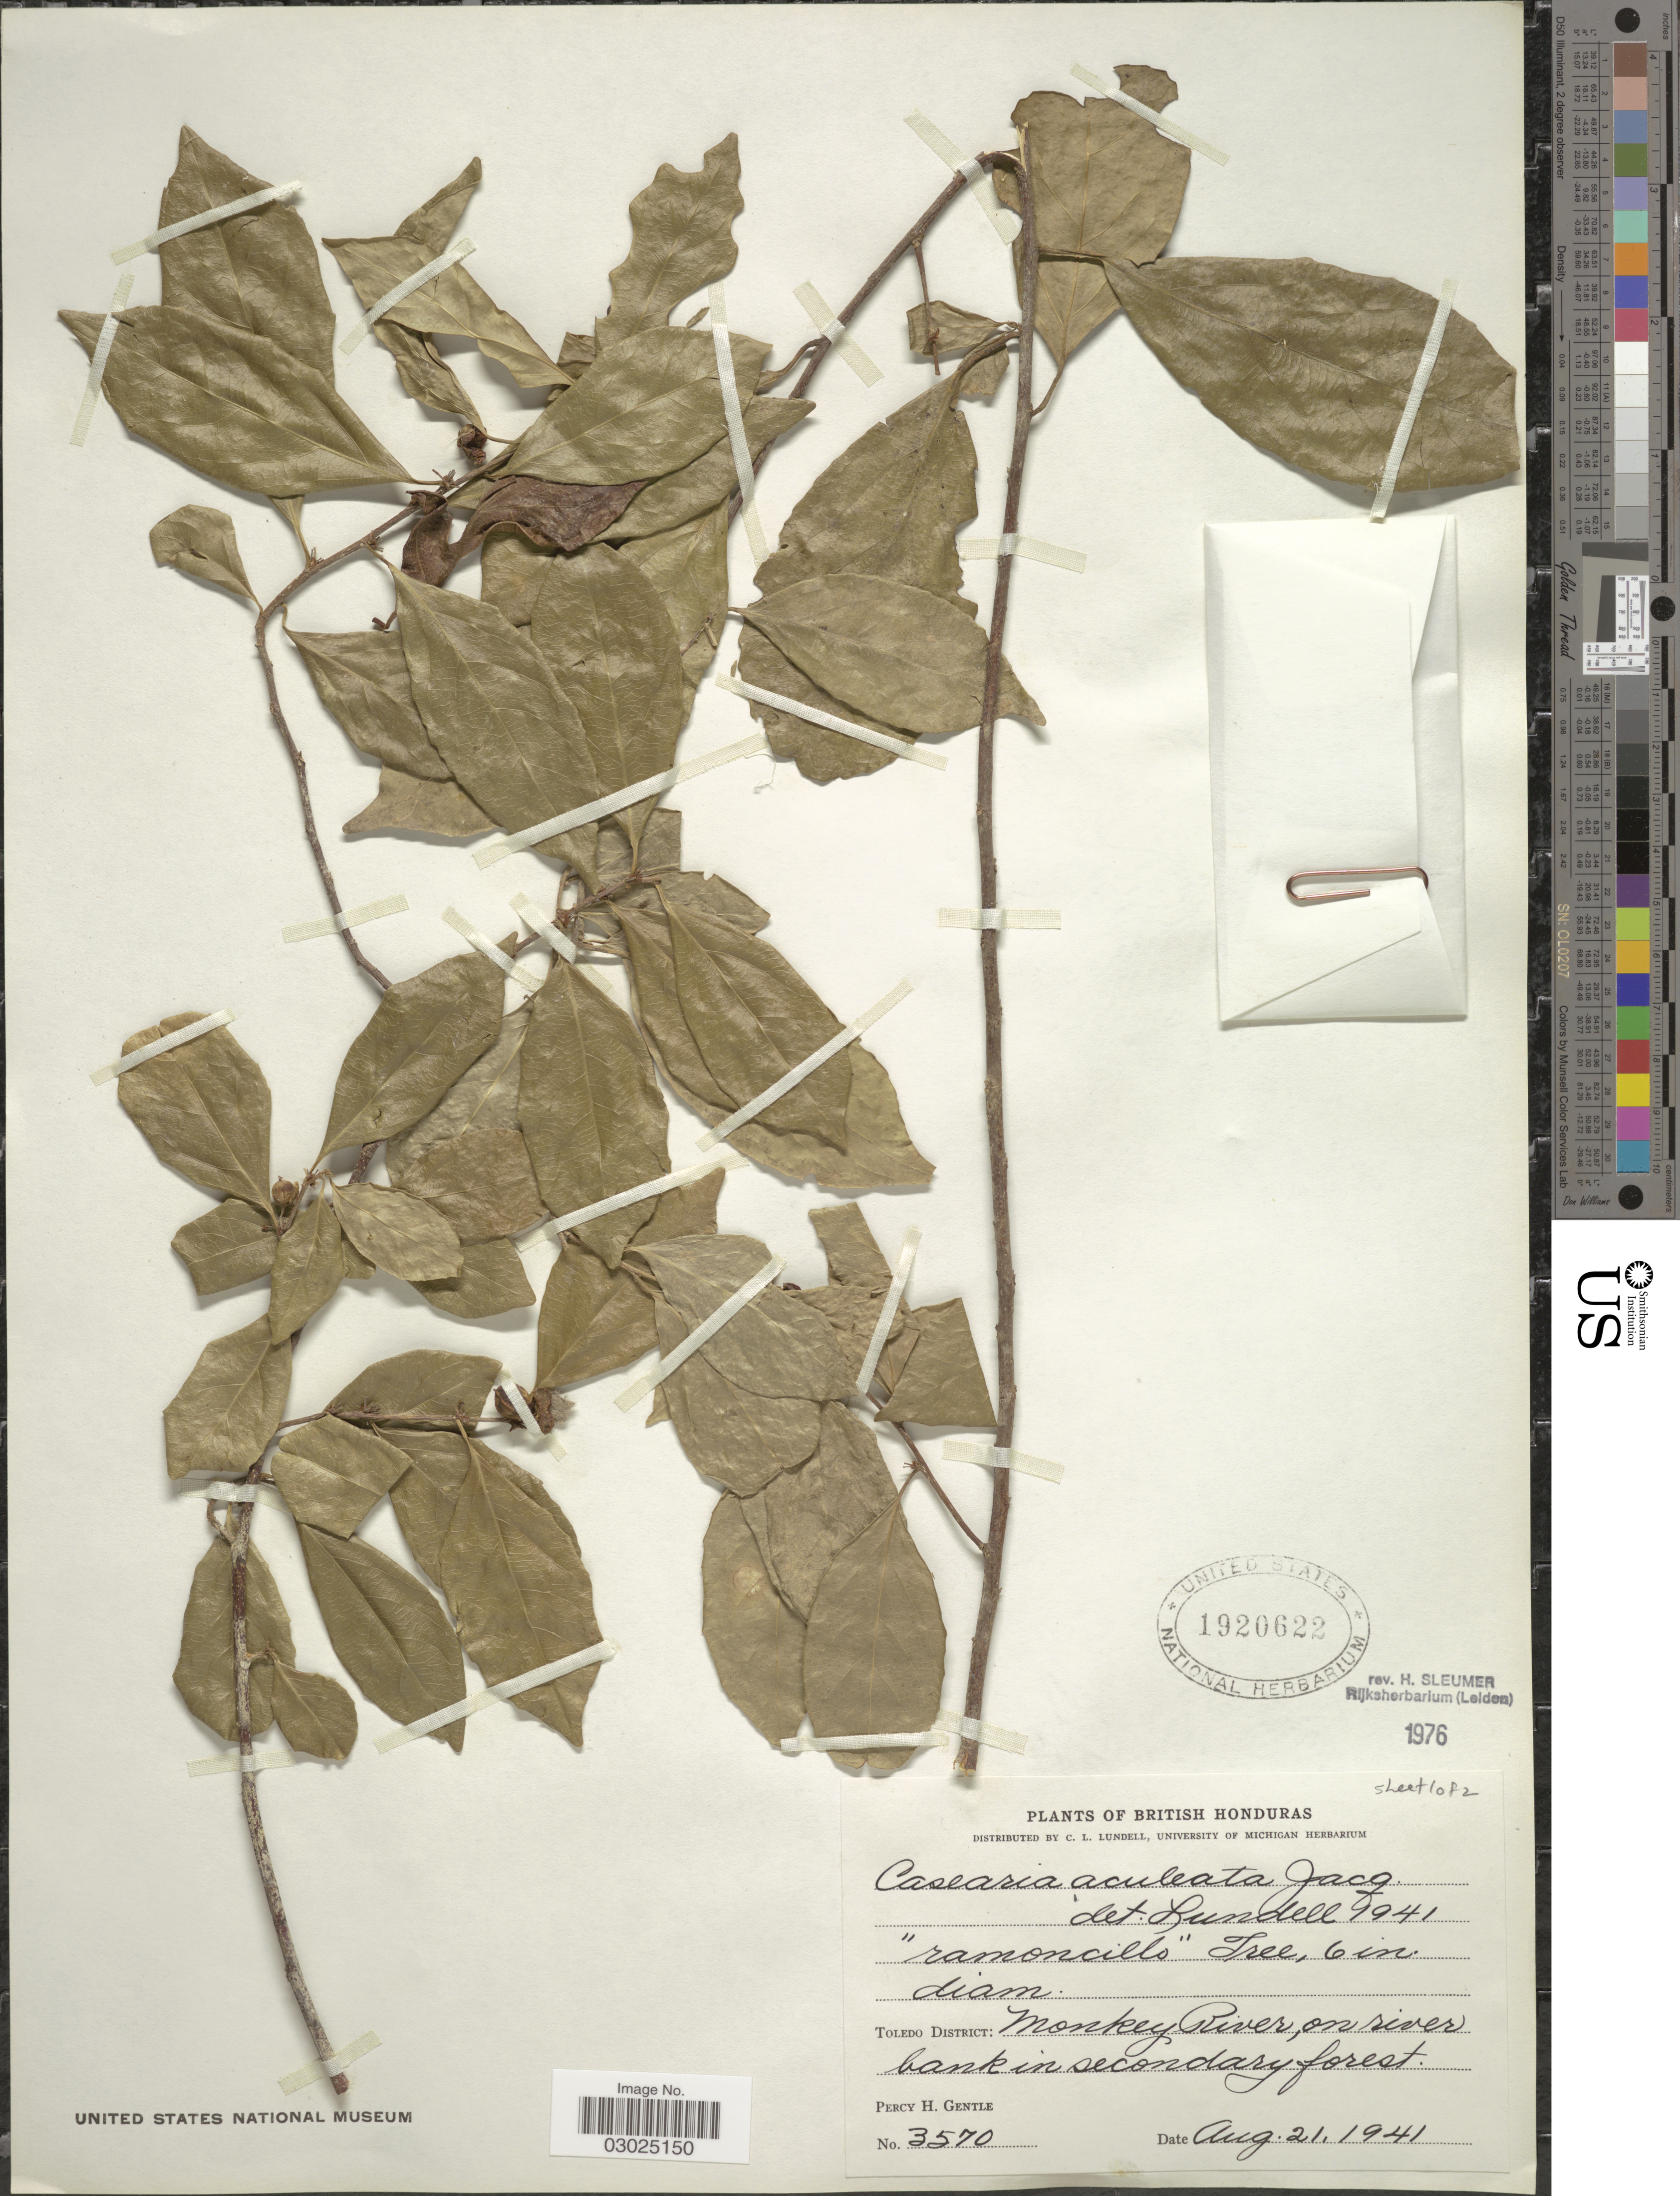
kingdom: Plantae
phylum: Tracheophyta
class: Magnoliopsida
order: Malpighiales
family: Salicaceae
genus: Casearia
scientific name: Casearia aculeata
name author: Jacq.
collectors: P. H. Gentle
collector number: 3570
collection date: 1941-08-21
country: Belize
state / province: Toledo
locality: British Honduras. Toledo District: Monkey River, on river bank in secondary forest.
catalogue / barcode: US 1920622